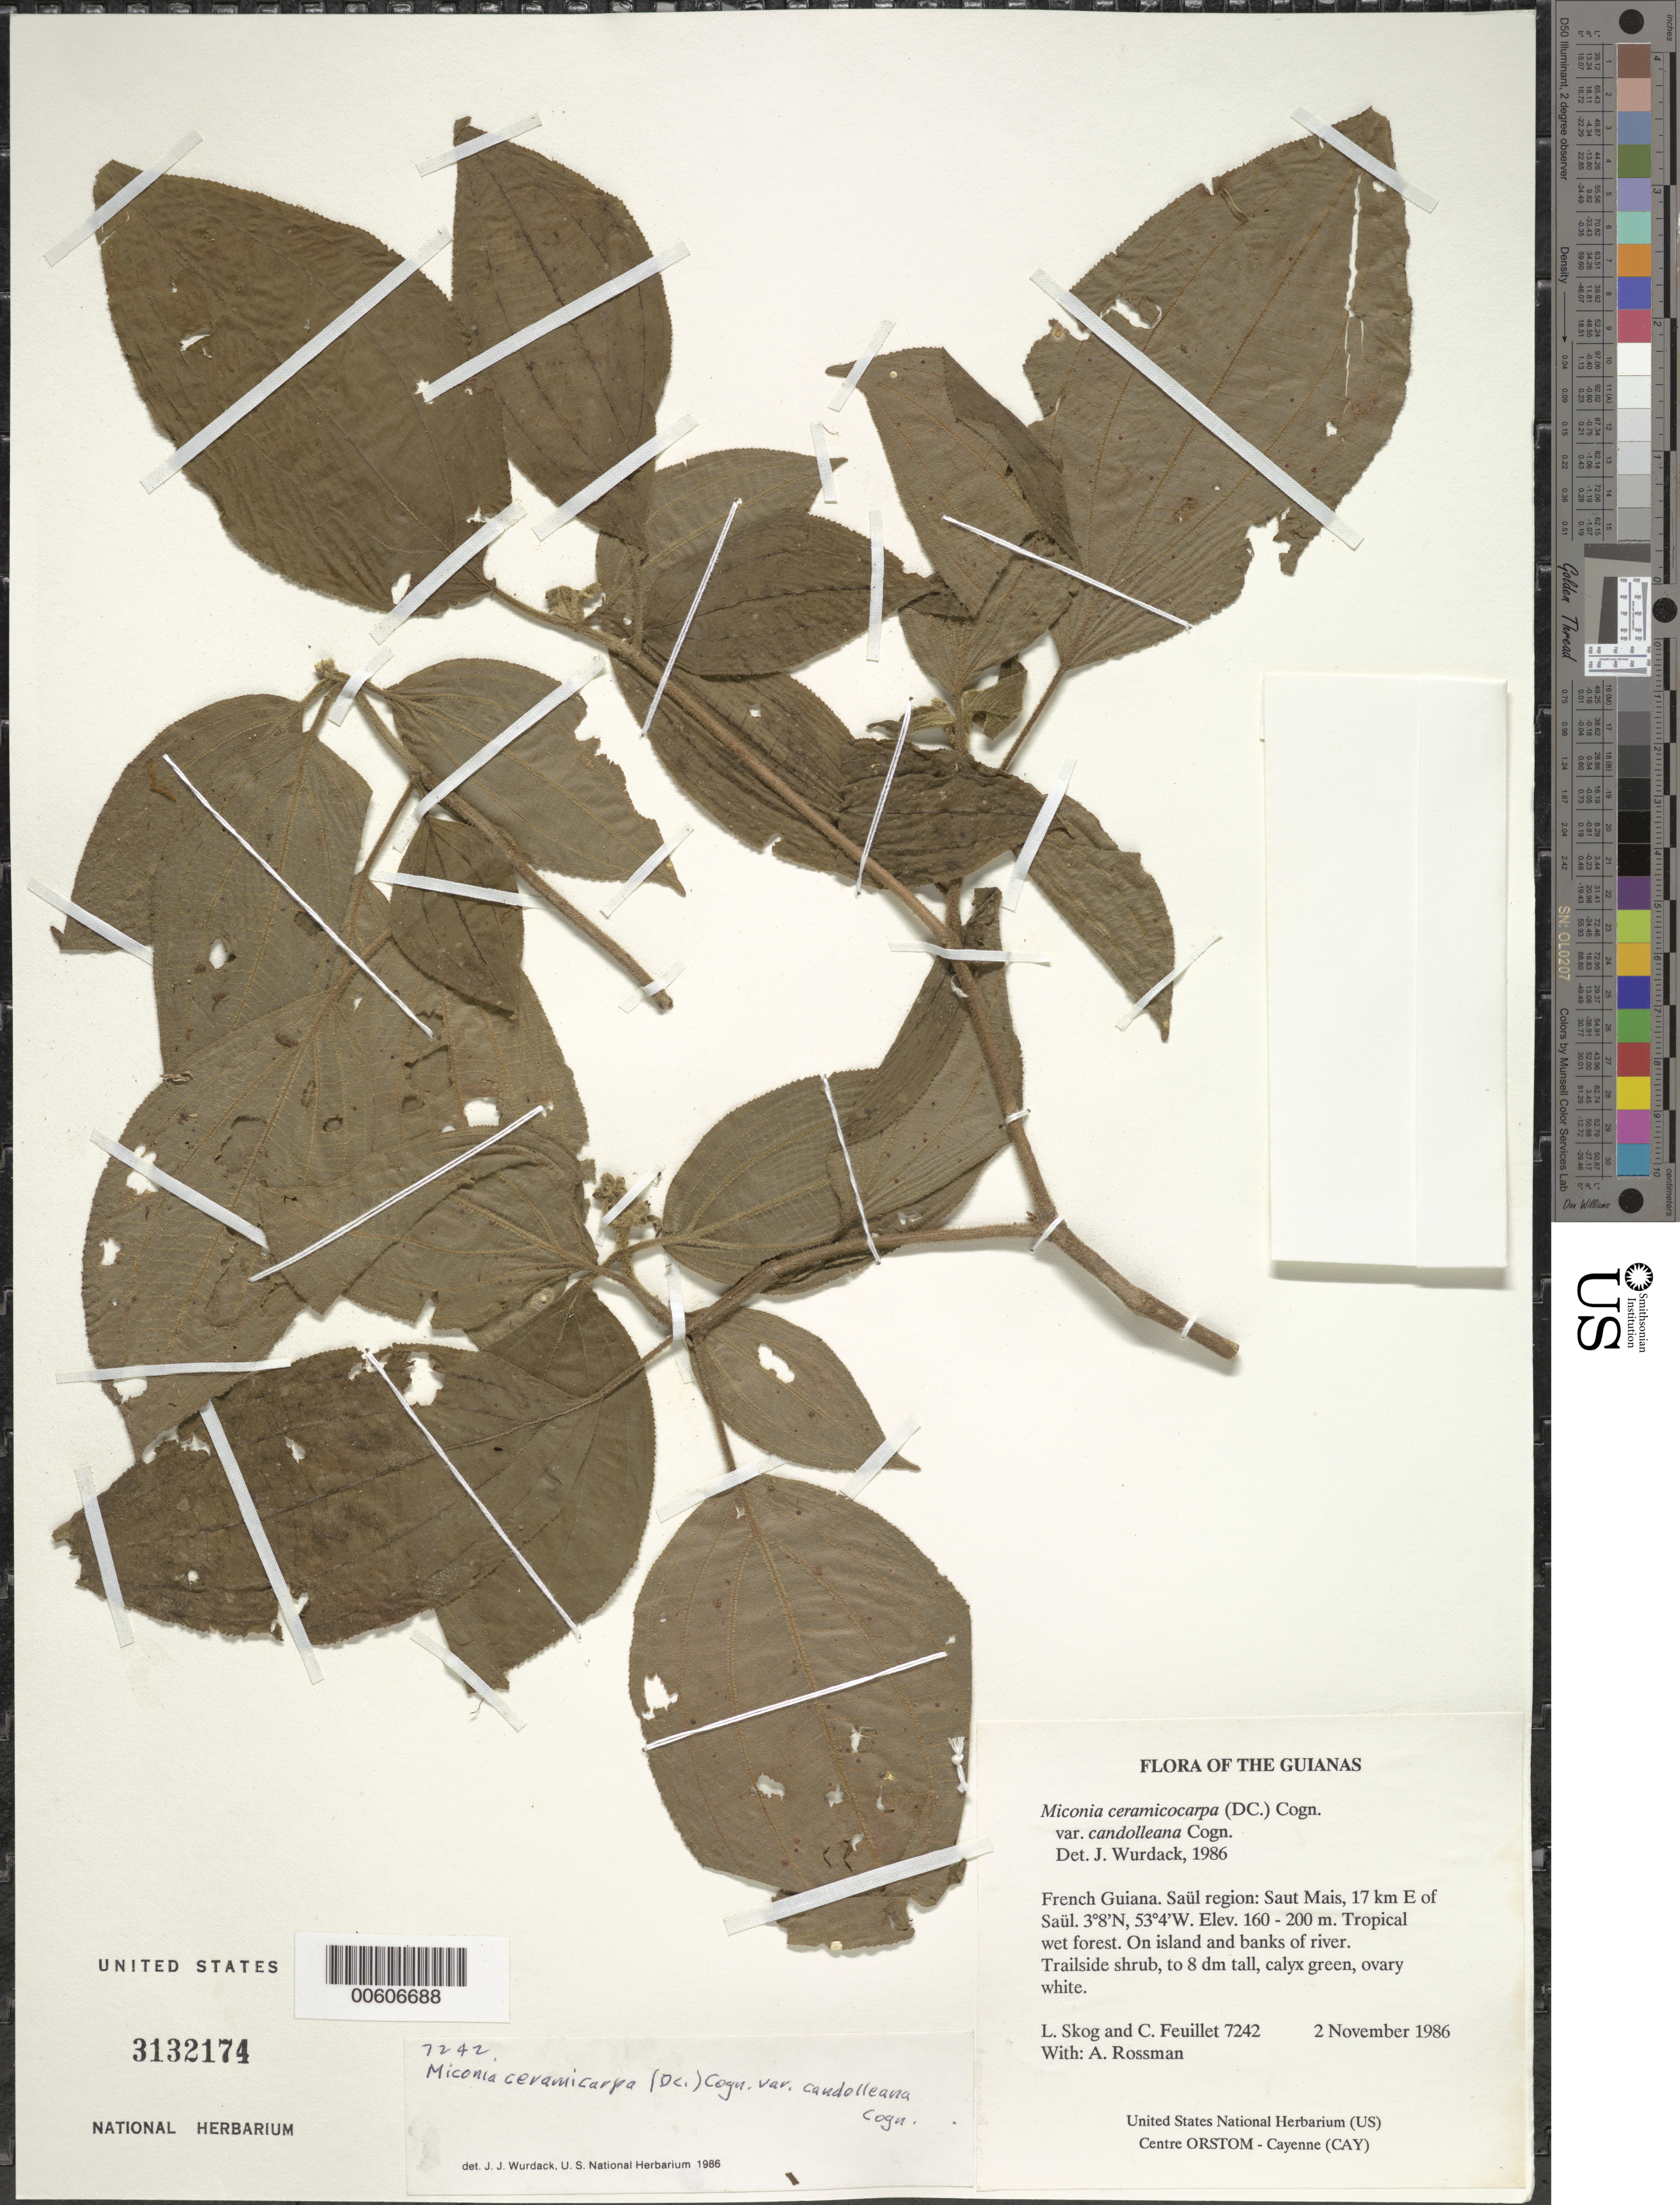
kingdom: Plantae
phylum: Tracheophyta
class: Magnoliopsida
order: Myrtales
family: Melastomataceae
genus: Miconia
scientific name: Miconia ceramicarpa var. candolleana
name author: Cogn.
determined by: Wurdack, John J., (US), US (UNITED STATES)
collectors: L. E. Skog, C. Feuillet & A. Rossman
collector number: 7242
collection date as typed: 2 November 1986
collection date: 1986-11-02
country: French Guiana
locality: Saut Mais, 17 km E of Saül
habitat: Tropical wet forest. On island and banks of river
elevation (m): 160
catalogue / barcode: US 3132174